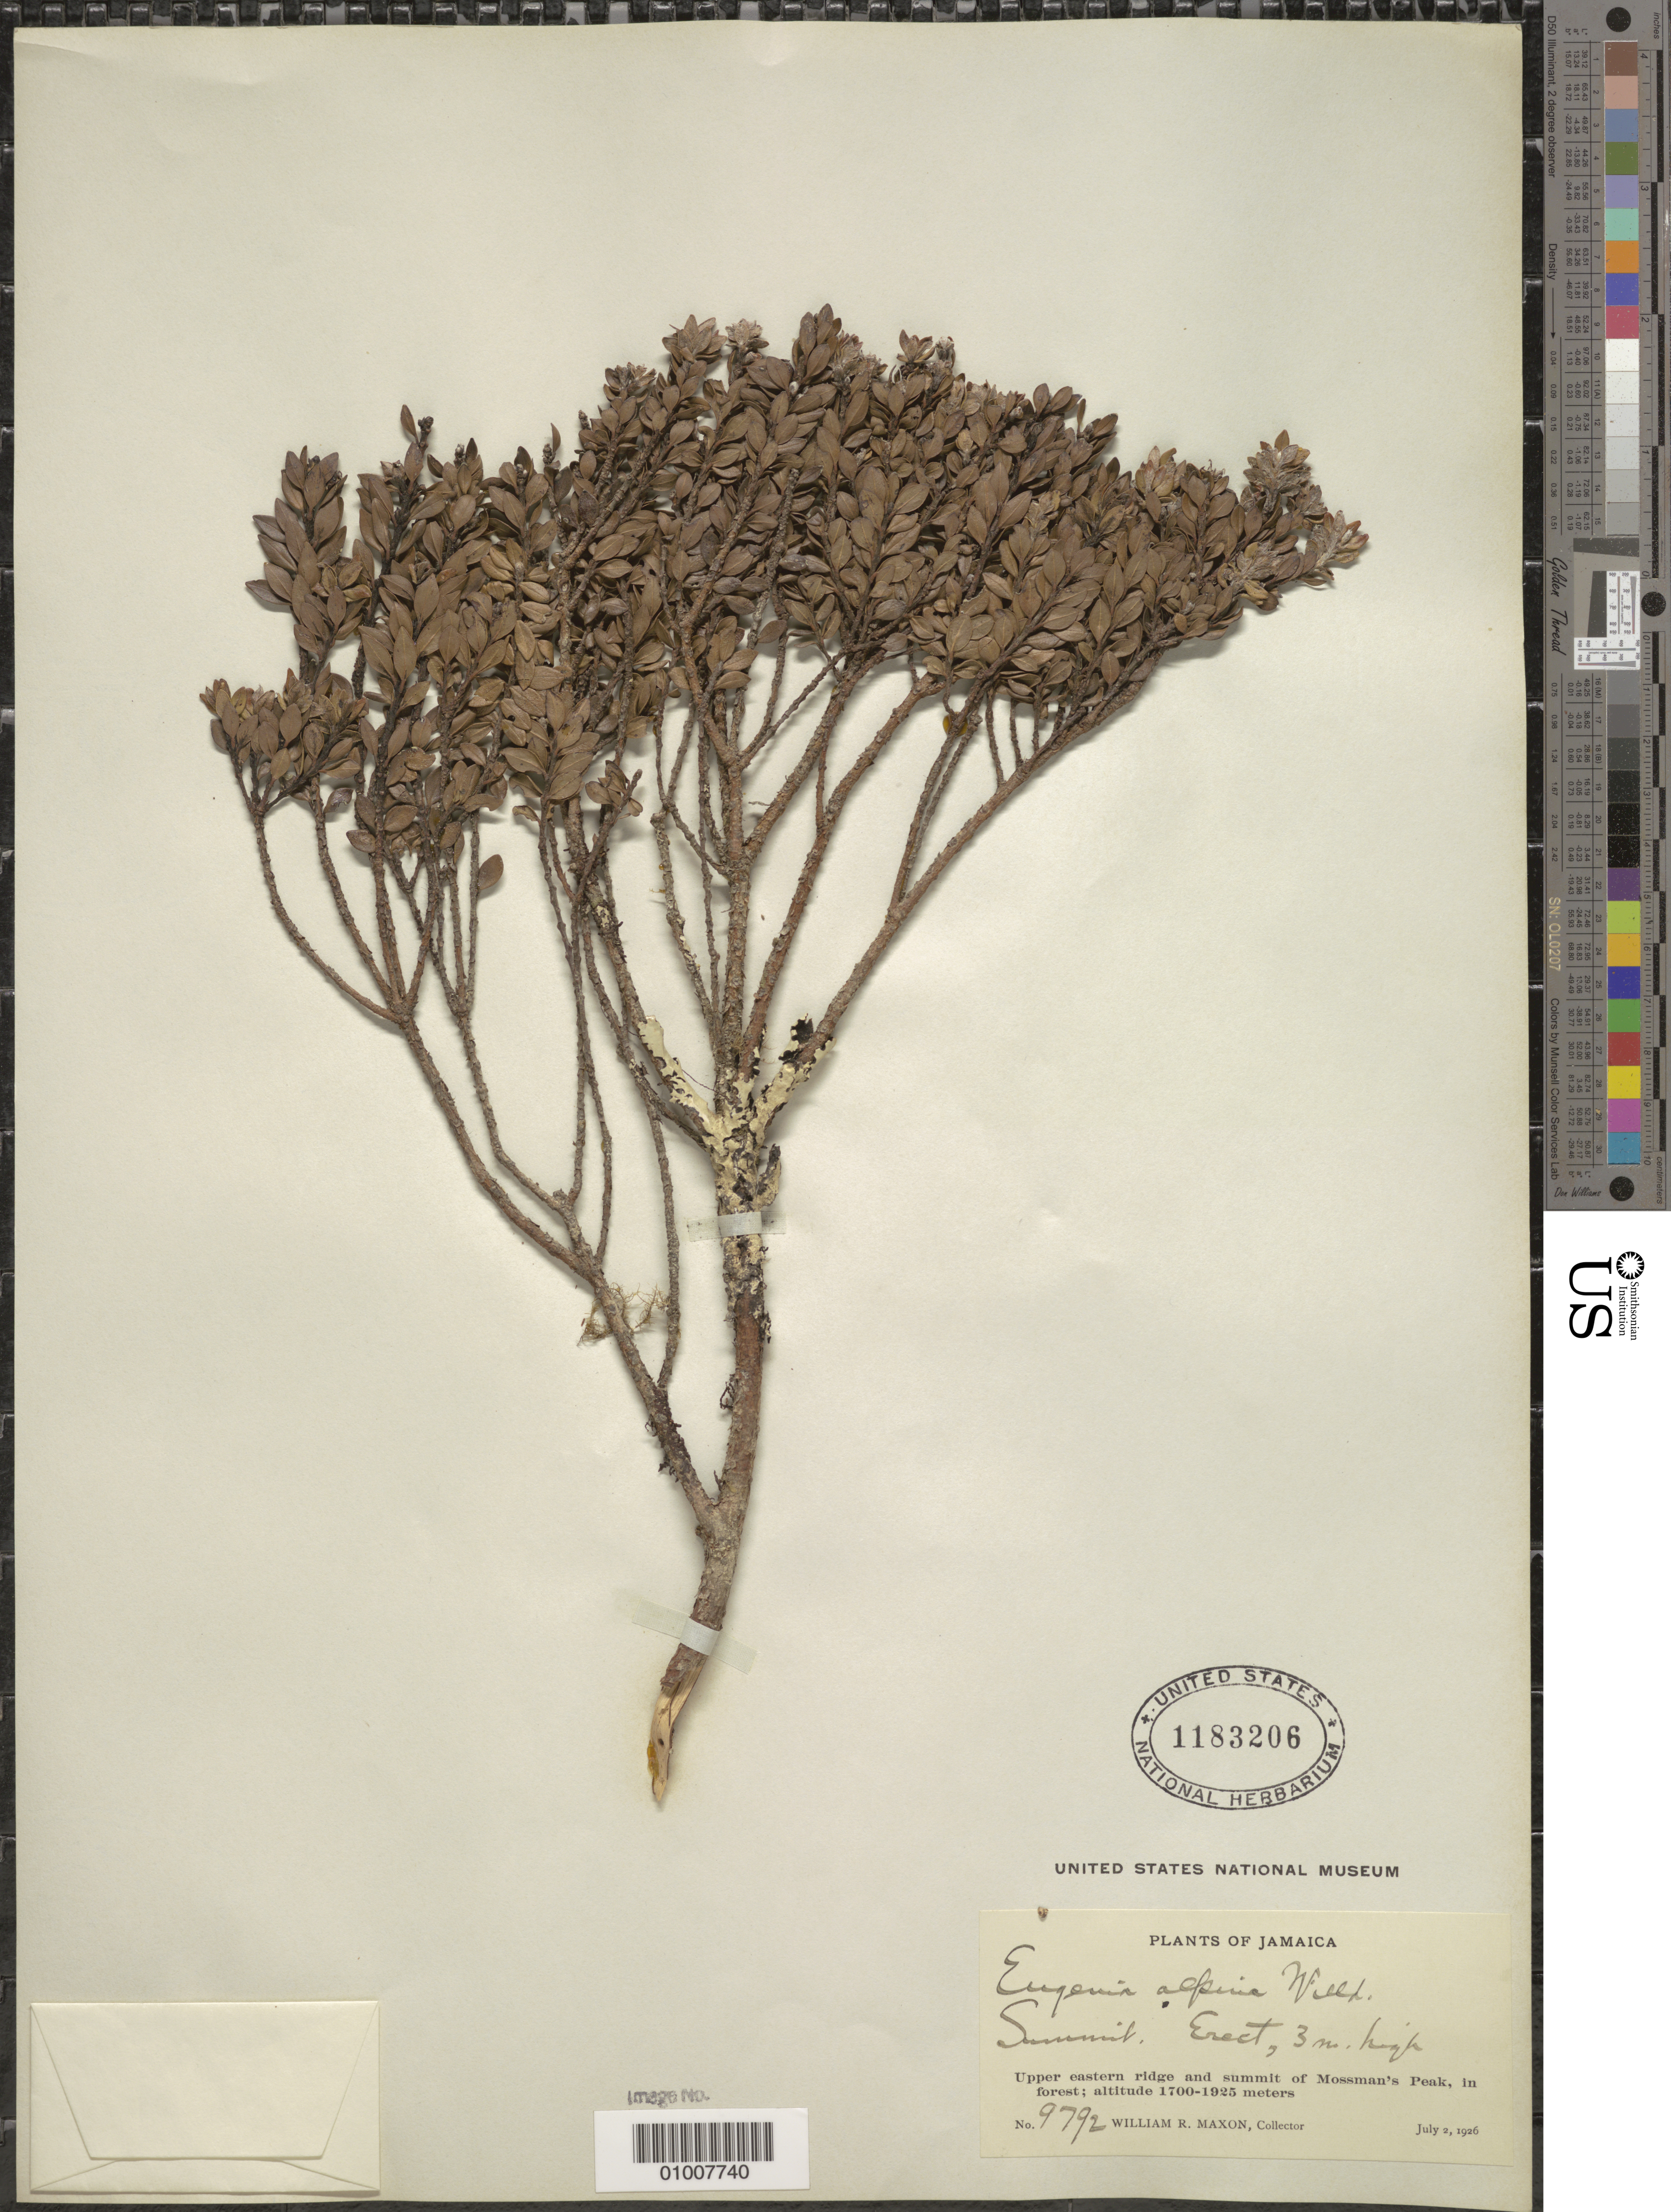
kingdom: Plantae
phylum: Tracheophyta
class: Magnoliopsida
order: Myrtales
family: Myrtaceae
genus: Eugenia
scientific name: Eugenia alpina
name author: (Sw.) Willd.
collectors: W. R. Maxon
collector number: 9792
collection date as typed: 02 Jul 1926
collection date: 1926-07-02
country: Jamaica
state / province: Portland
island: Jamaica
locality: Upper eastern ridge and summit of Mossman's Peak. This specimen from summit.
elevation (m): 1700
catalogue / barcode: US 1183206